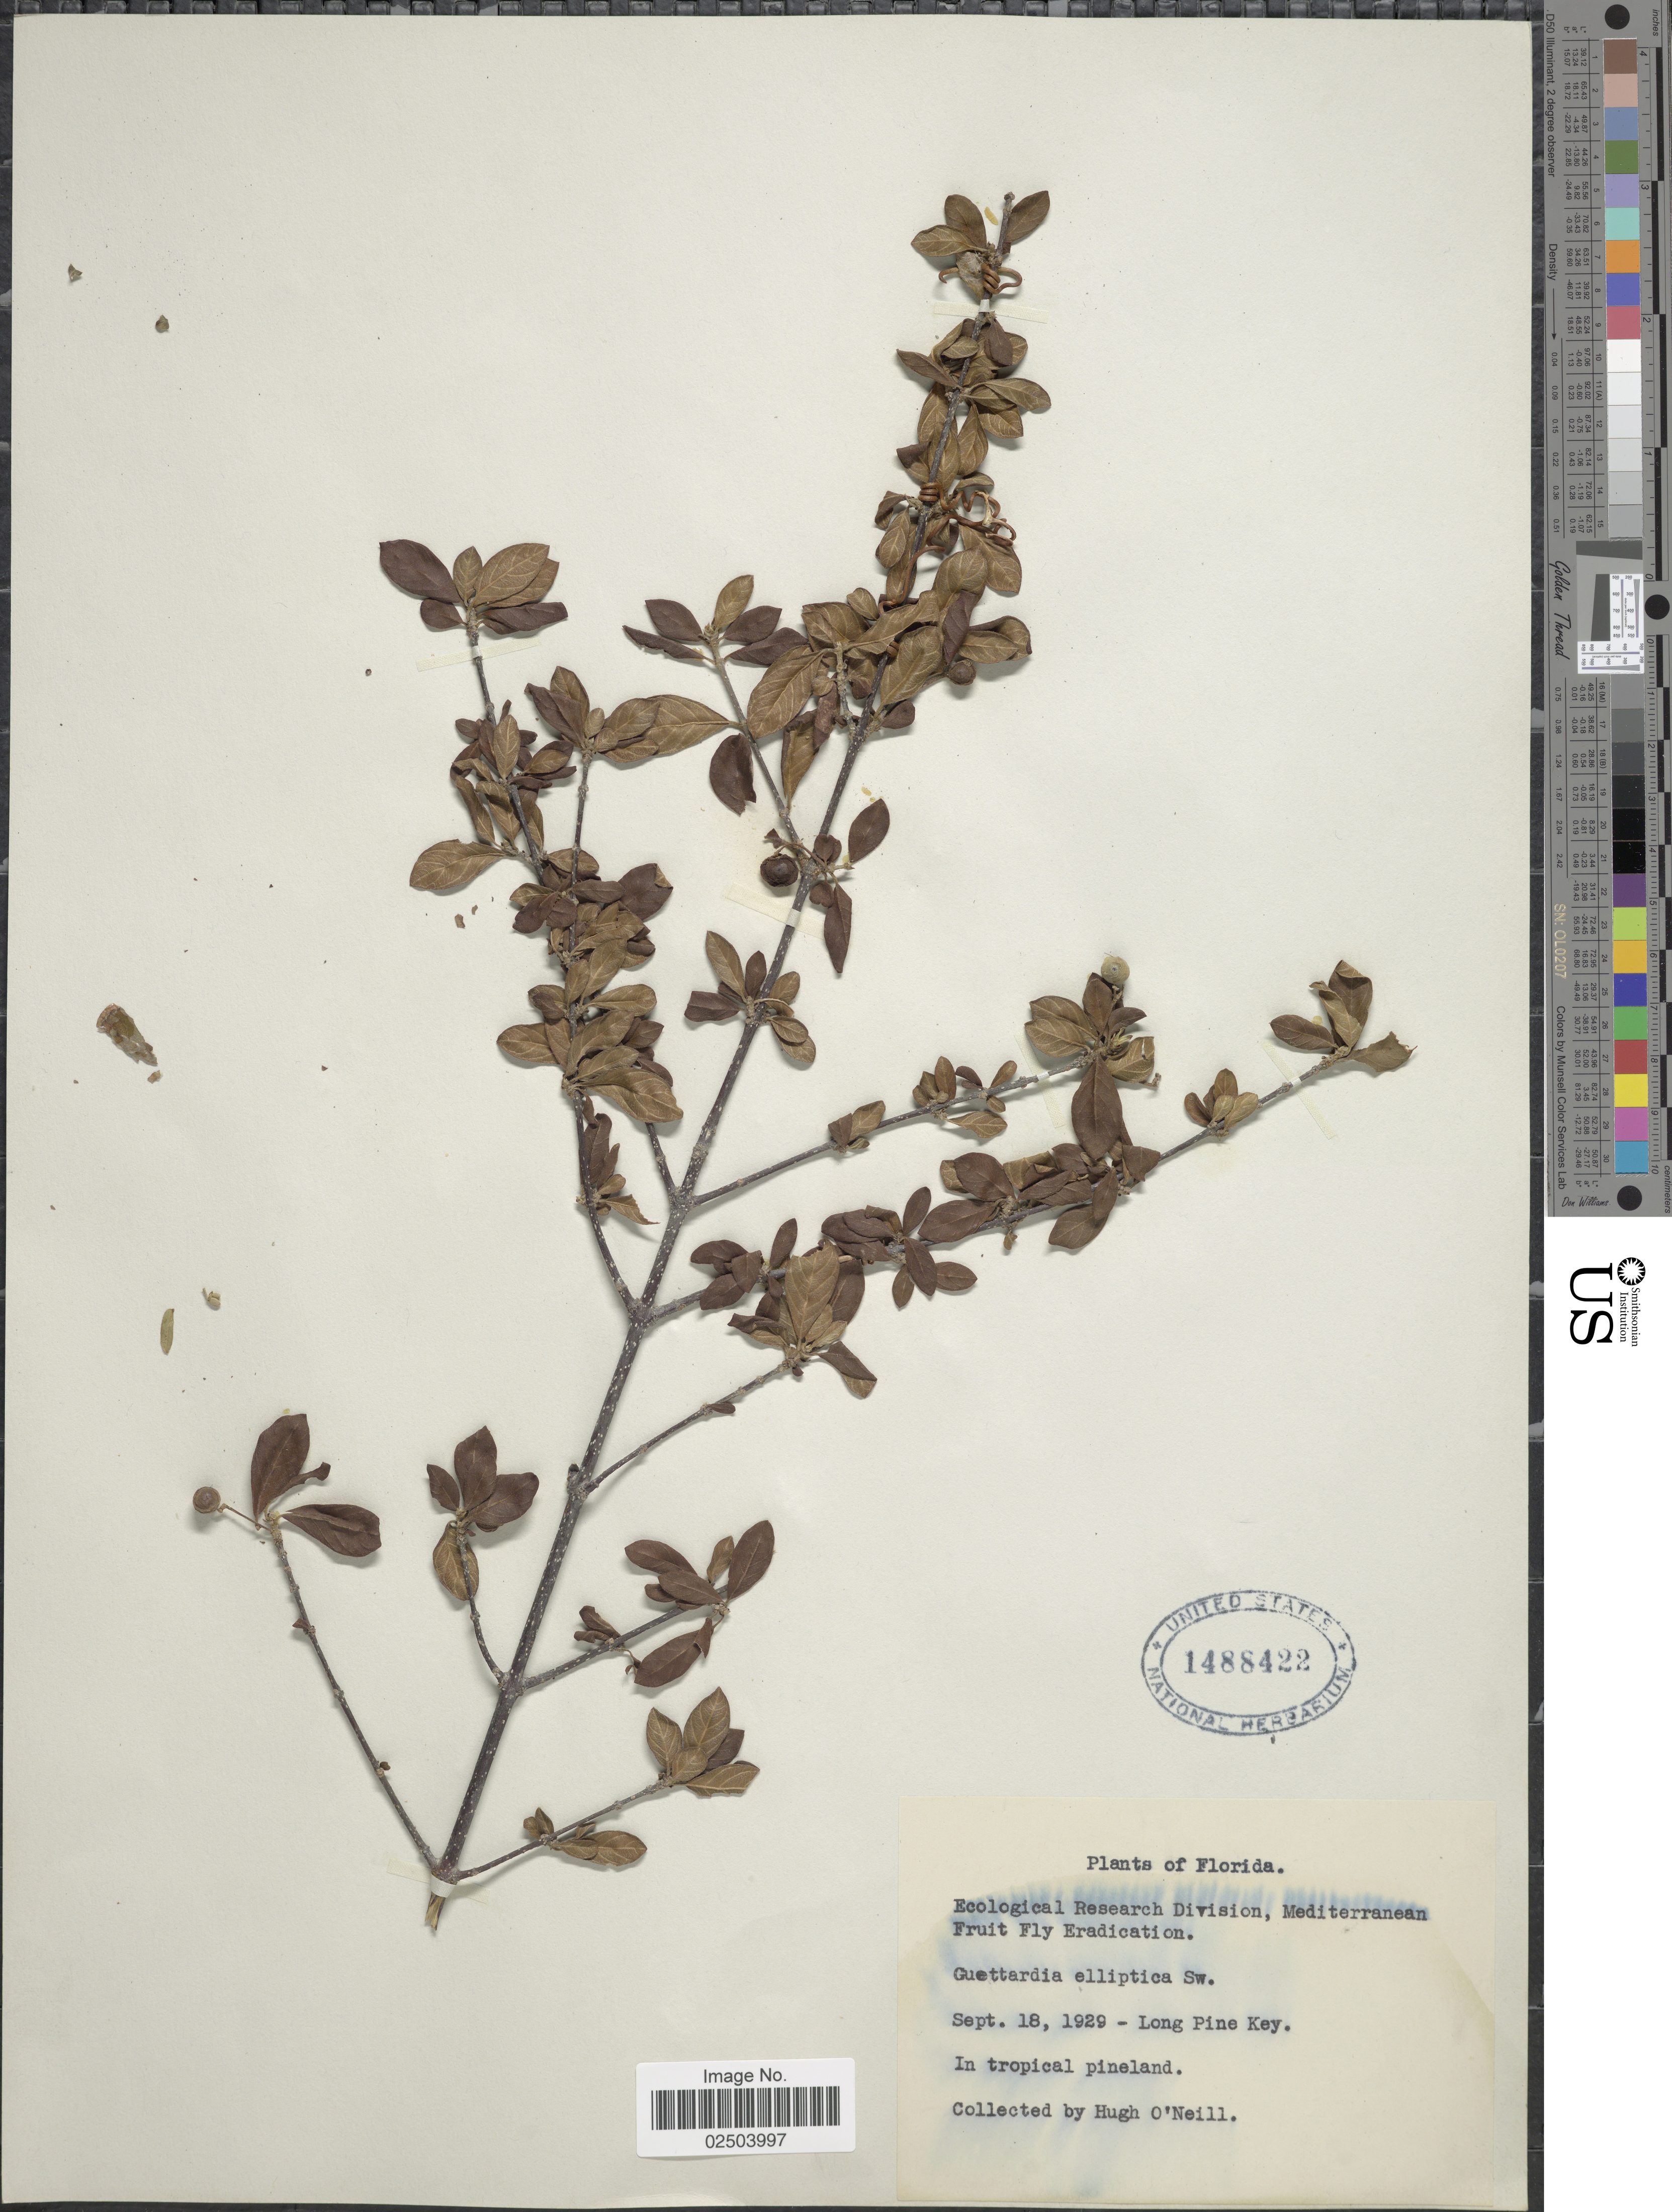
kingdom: Plantae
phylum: Tracheophyta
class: Magnoliopsida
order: Gentianales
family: Rubiaceae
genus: Guettarda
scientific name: Guettarda elliptica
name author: Sw.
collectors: H. O'Neill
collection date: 1929-09-18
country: United States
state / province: Florida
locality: Long Pine Key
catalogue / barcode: US 1488422